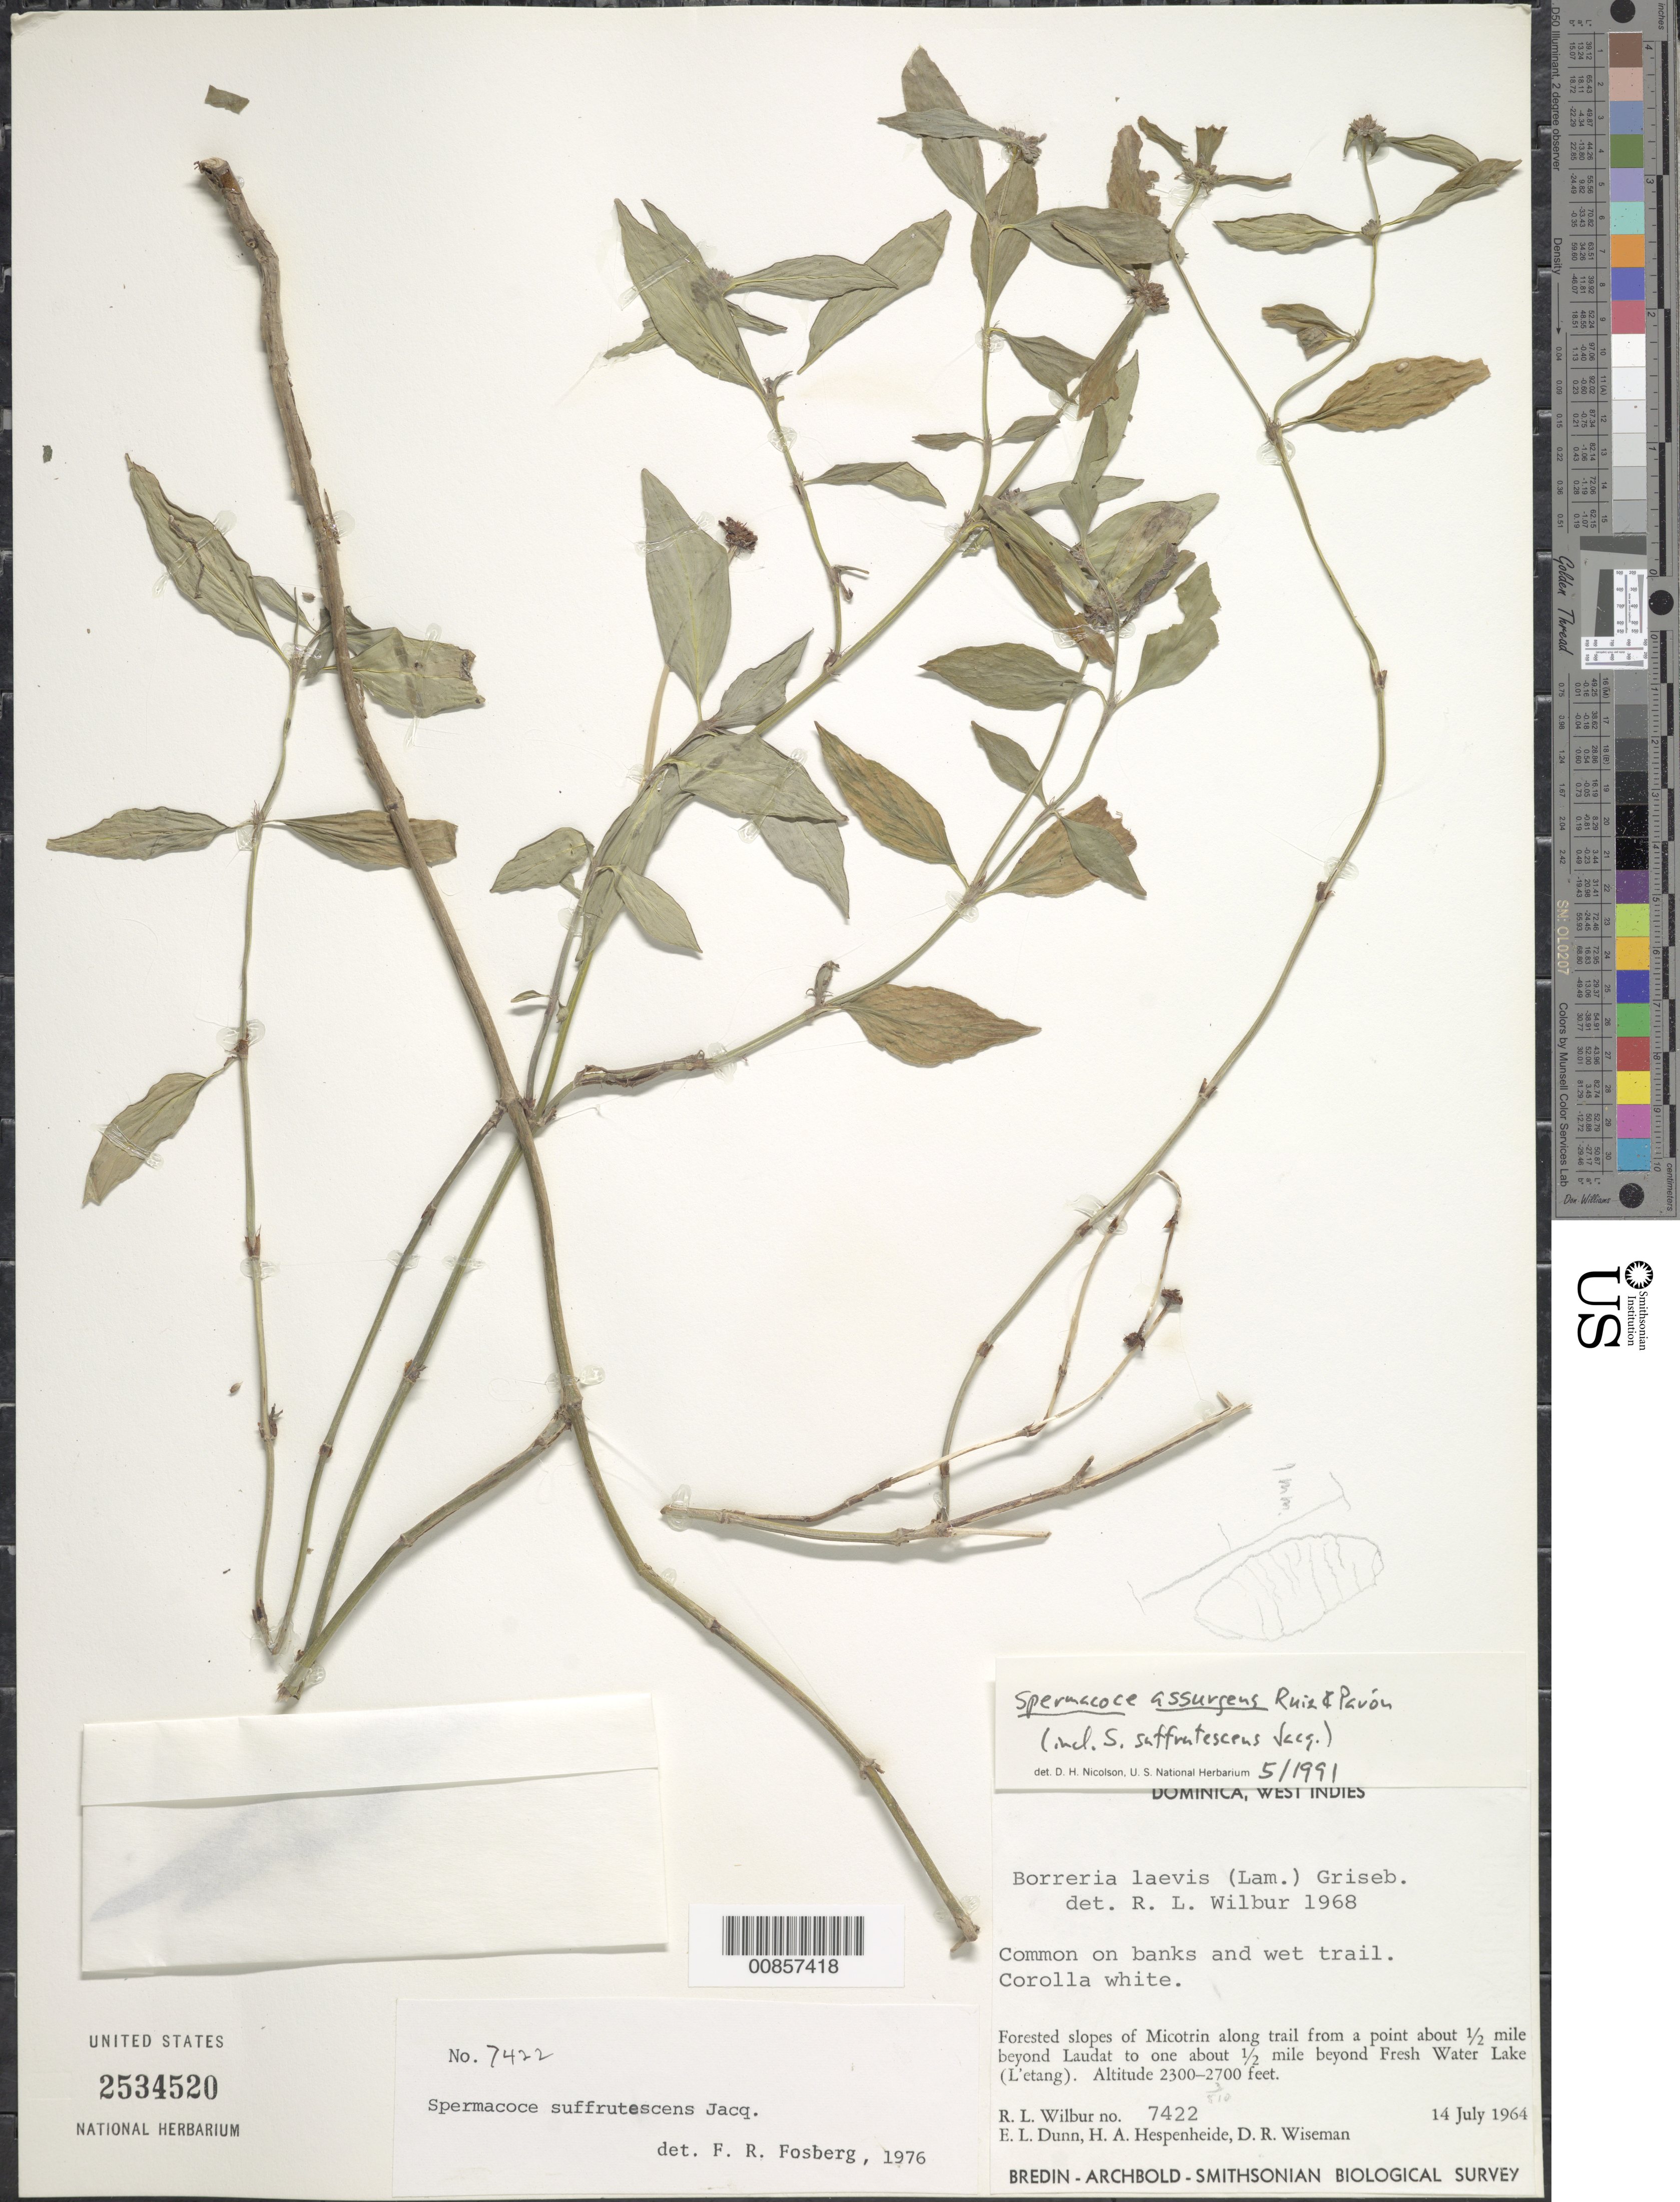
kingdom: Plantae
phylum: Tracheophyta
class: Magnoliopsida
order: Gentianales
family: Rubiaceae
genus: Spermacoce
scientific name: Spermacoce remota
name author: Lam.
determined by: Nicolson, Dan H.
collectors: R. L. Wilbur, E. Dunn, H. A. Hespenheide & D. R. Wiseman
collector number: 7422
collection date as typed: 14 Jul 1964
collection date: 1964-07-14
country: Dominica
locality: Slopes of Micotrin along trail from a point about 1/2 mile beyond Laudat to one about 1/2 mile beyond Fresh Water lake (L'etang)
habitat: Forested slopes of micotrin, common on banks and wet trail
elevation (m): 701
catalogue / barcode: US 2534520